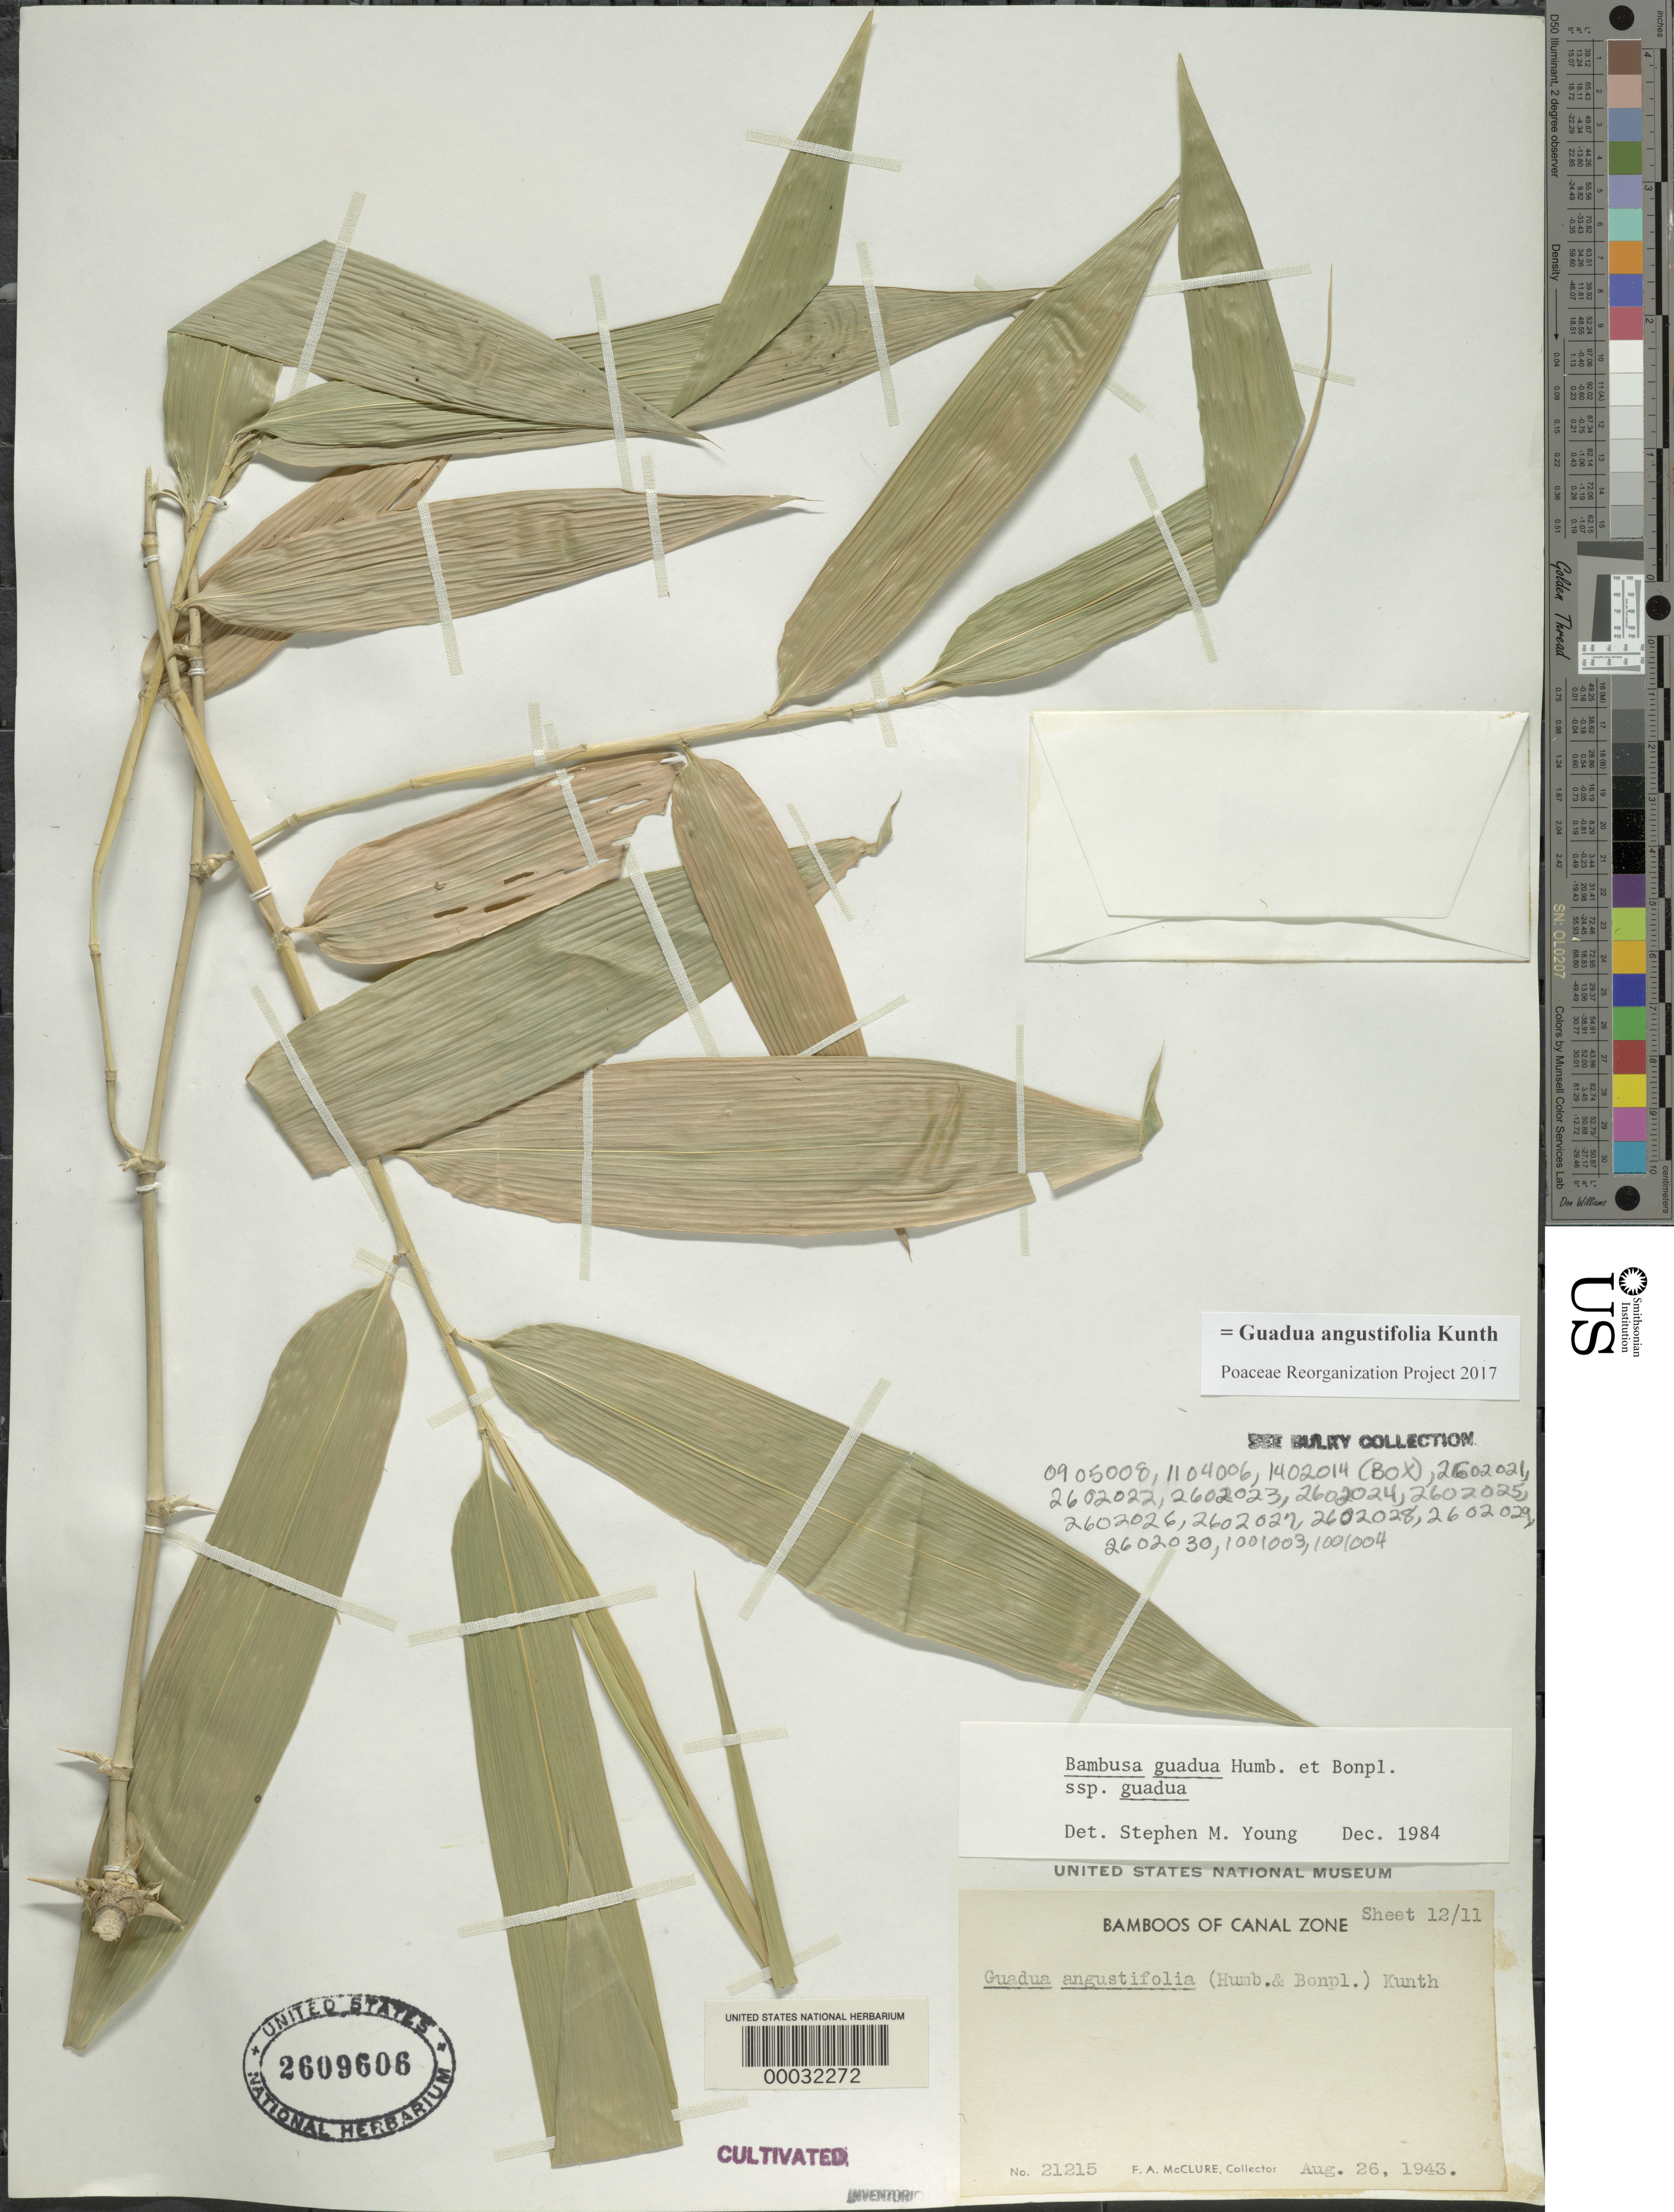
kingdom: Plantae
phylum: Tracheophyta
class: Liliopsida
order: Poales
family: Poaceae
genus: Guadua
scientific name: Guadua angustifolia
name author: Kunth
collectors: F. A. McClure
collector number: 21215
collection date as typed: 26 Aug 1943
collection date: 1943-08-26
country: Panama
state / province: Panamá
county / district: Canal Zone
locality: Experimental Gardens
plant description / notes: Introduced from Ecuador by Holgar Johansen 1924, ski pole experiment (see set of five sheets and bulky objects as well).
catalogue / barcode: US 2609606